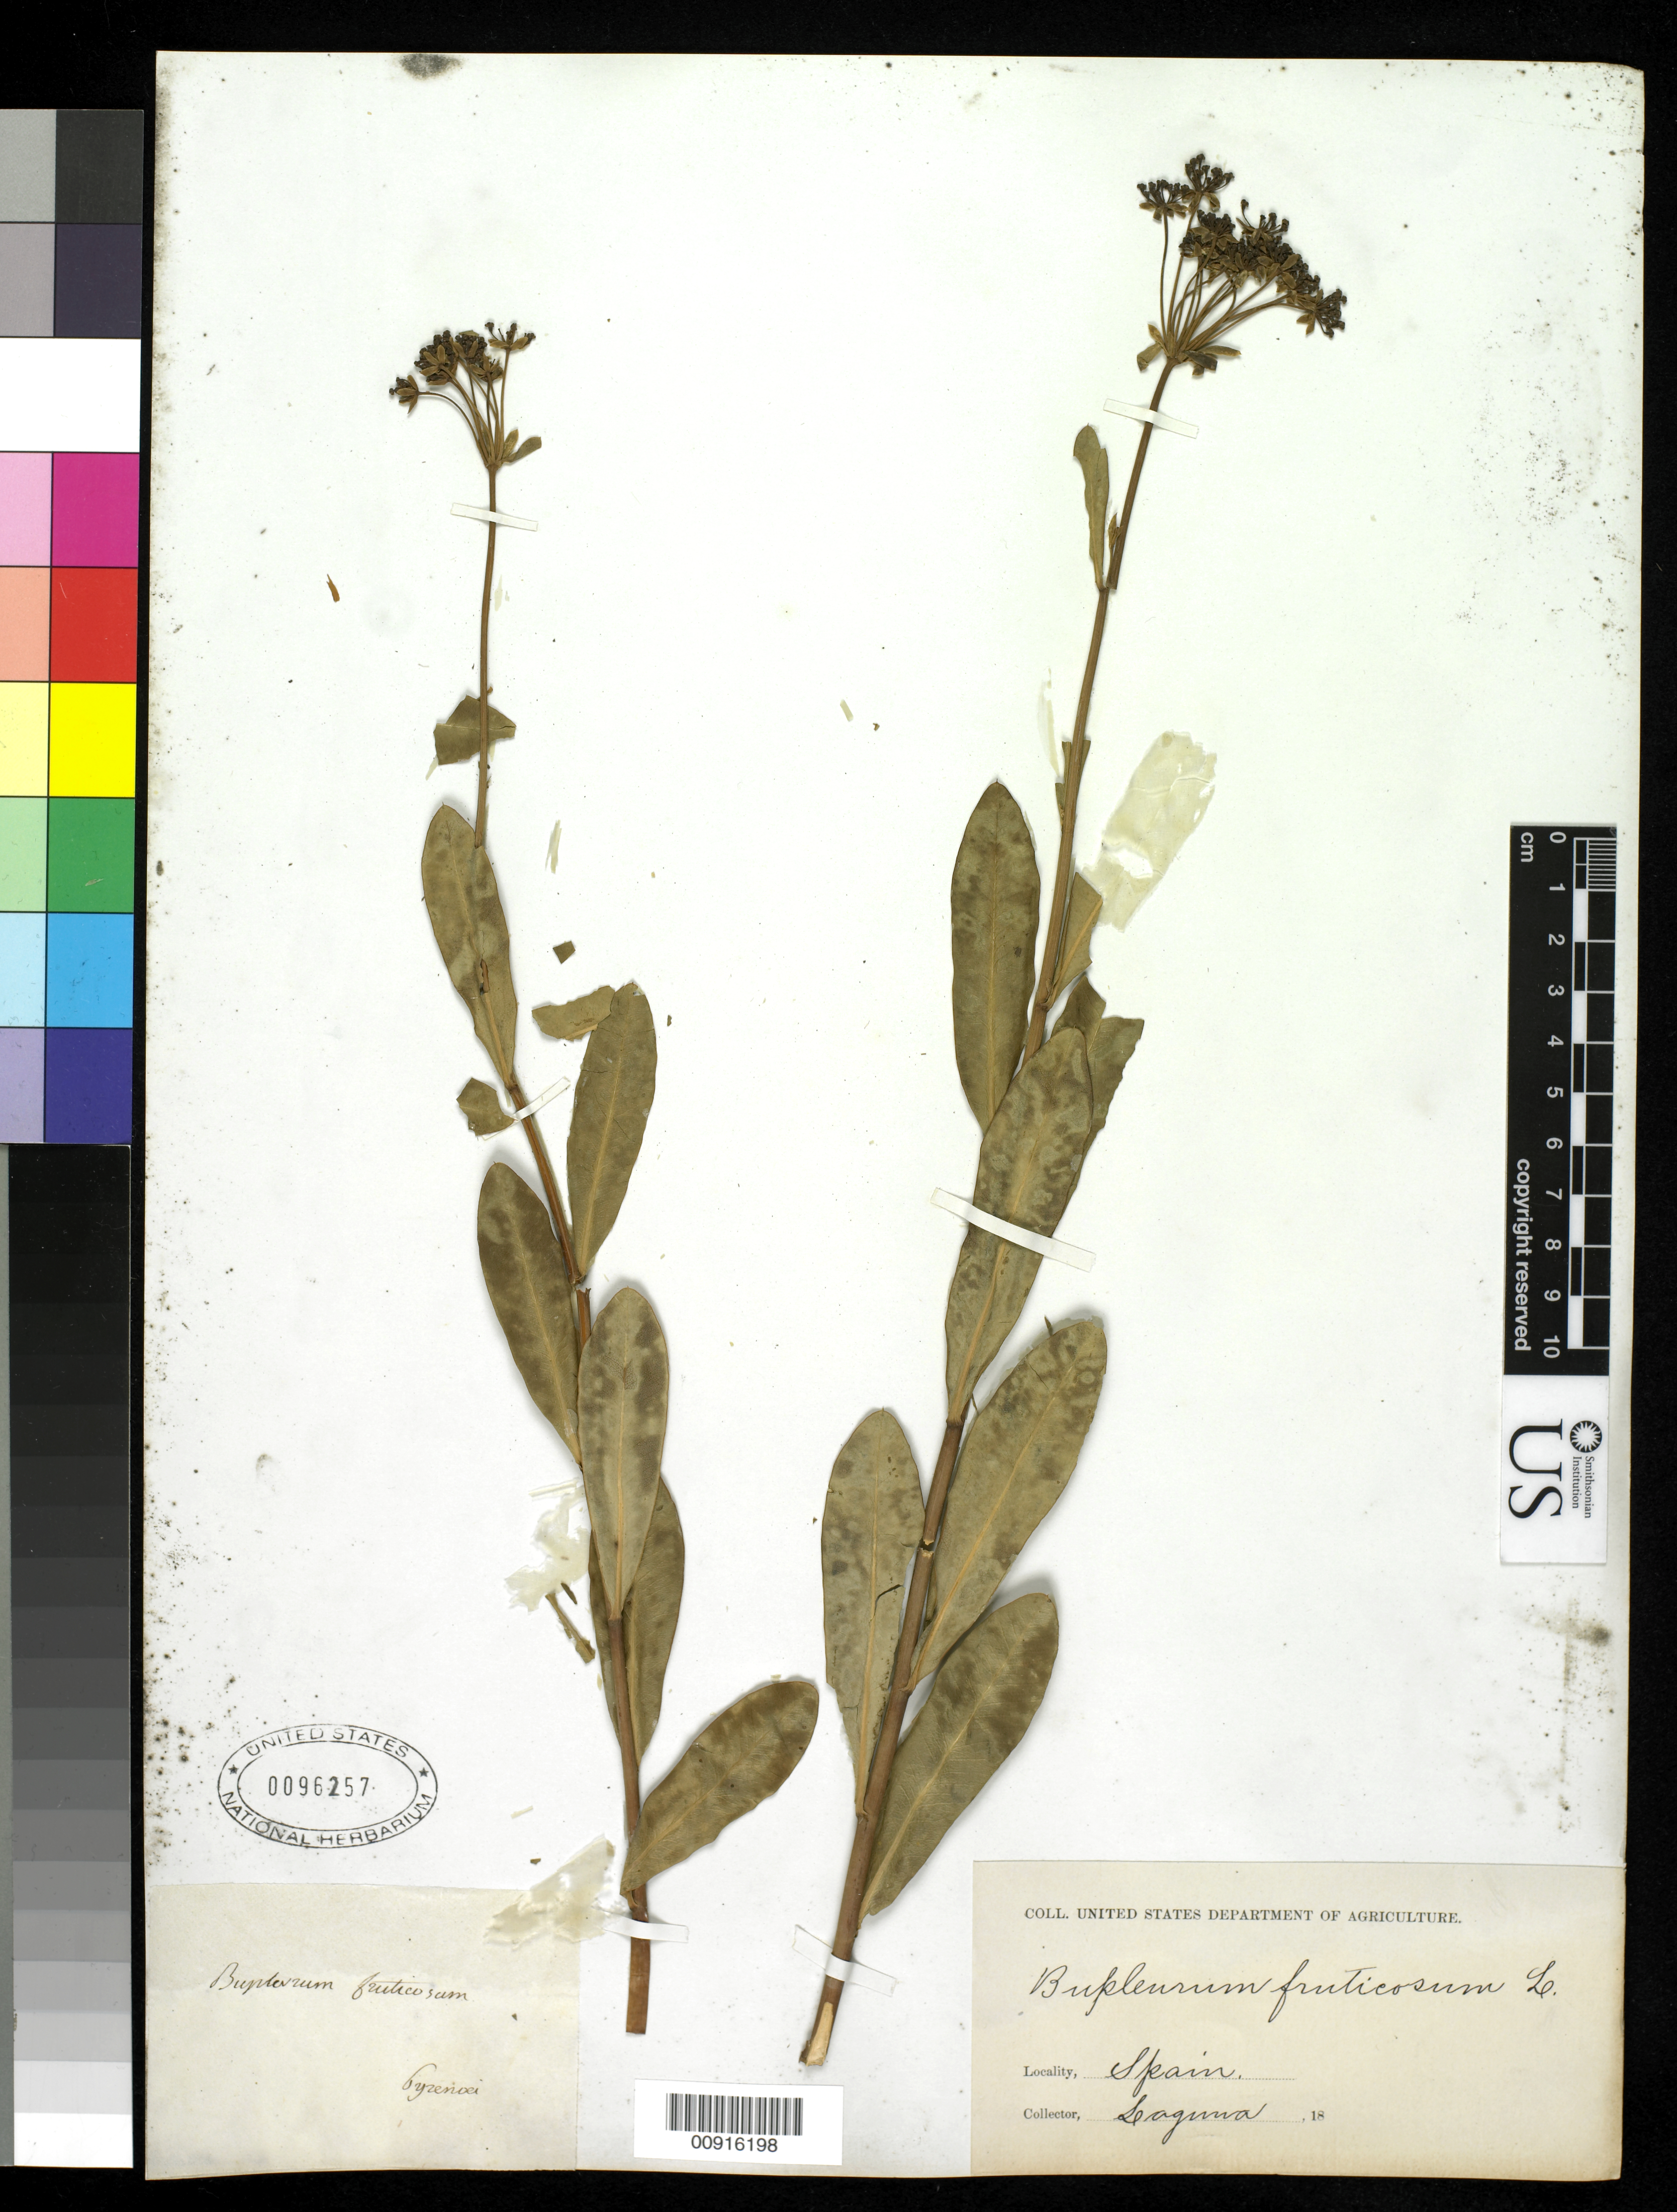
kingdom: Plantae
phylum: Tracheophyta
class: Magnoliopsida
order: Apiales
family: Apiaceae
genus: Bupleurum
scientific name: Bupleurum fruticosum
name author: L.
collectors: -. Laguna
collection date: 1800/1899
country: Spain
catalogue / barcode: US 96257